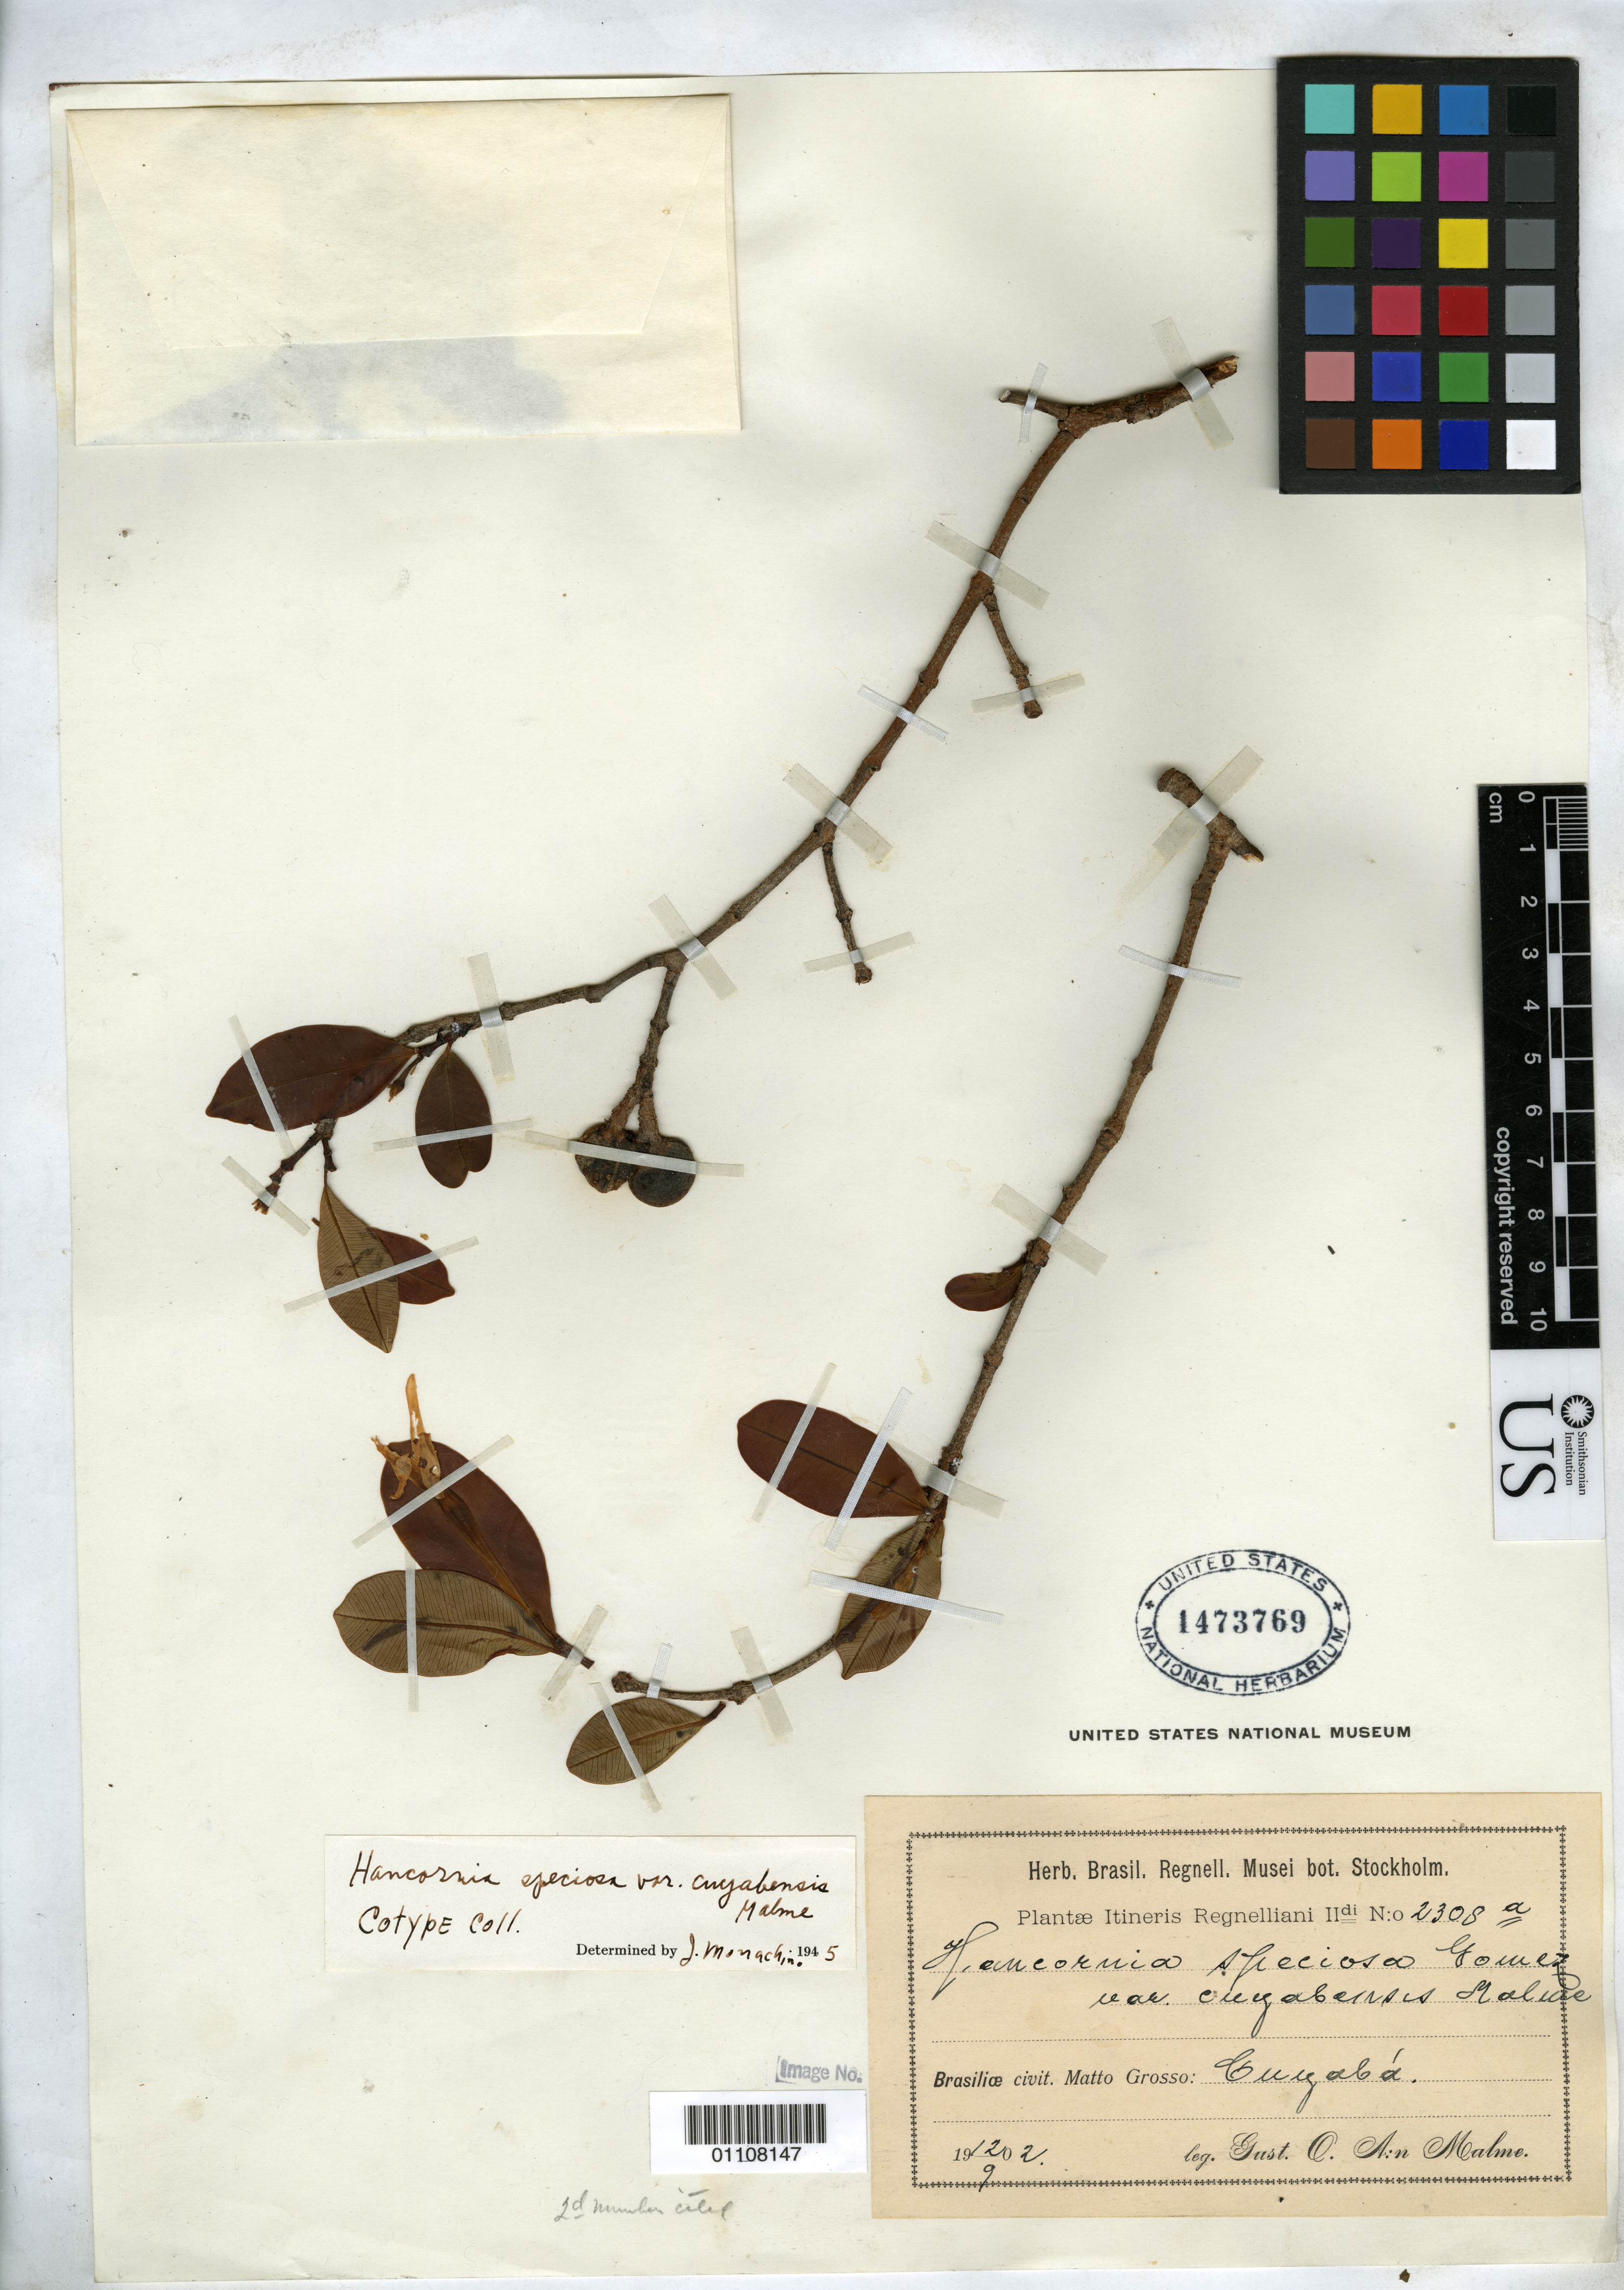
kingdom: Plantae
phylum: Tracheophyta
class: Magnoliopsida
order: Gentianales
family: Apocynaceae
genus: Hancornia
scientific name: Hancornia speciosa var. cuyabensis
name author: Malme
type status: Syntype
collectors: G. O. A. Malme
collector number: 2308 a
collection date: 1902-09-12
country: Brazil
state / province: Mato Grosso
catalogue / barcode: US 1473769